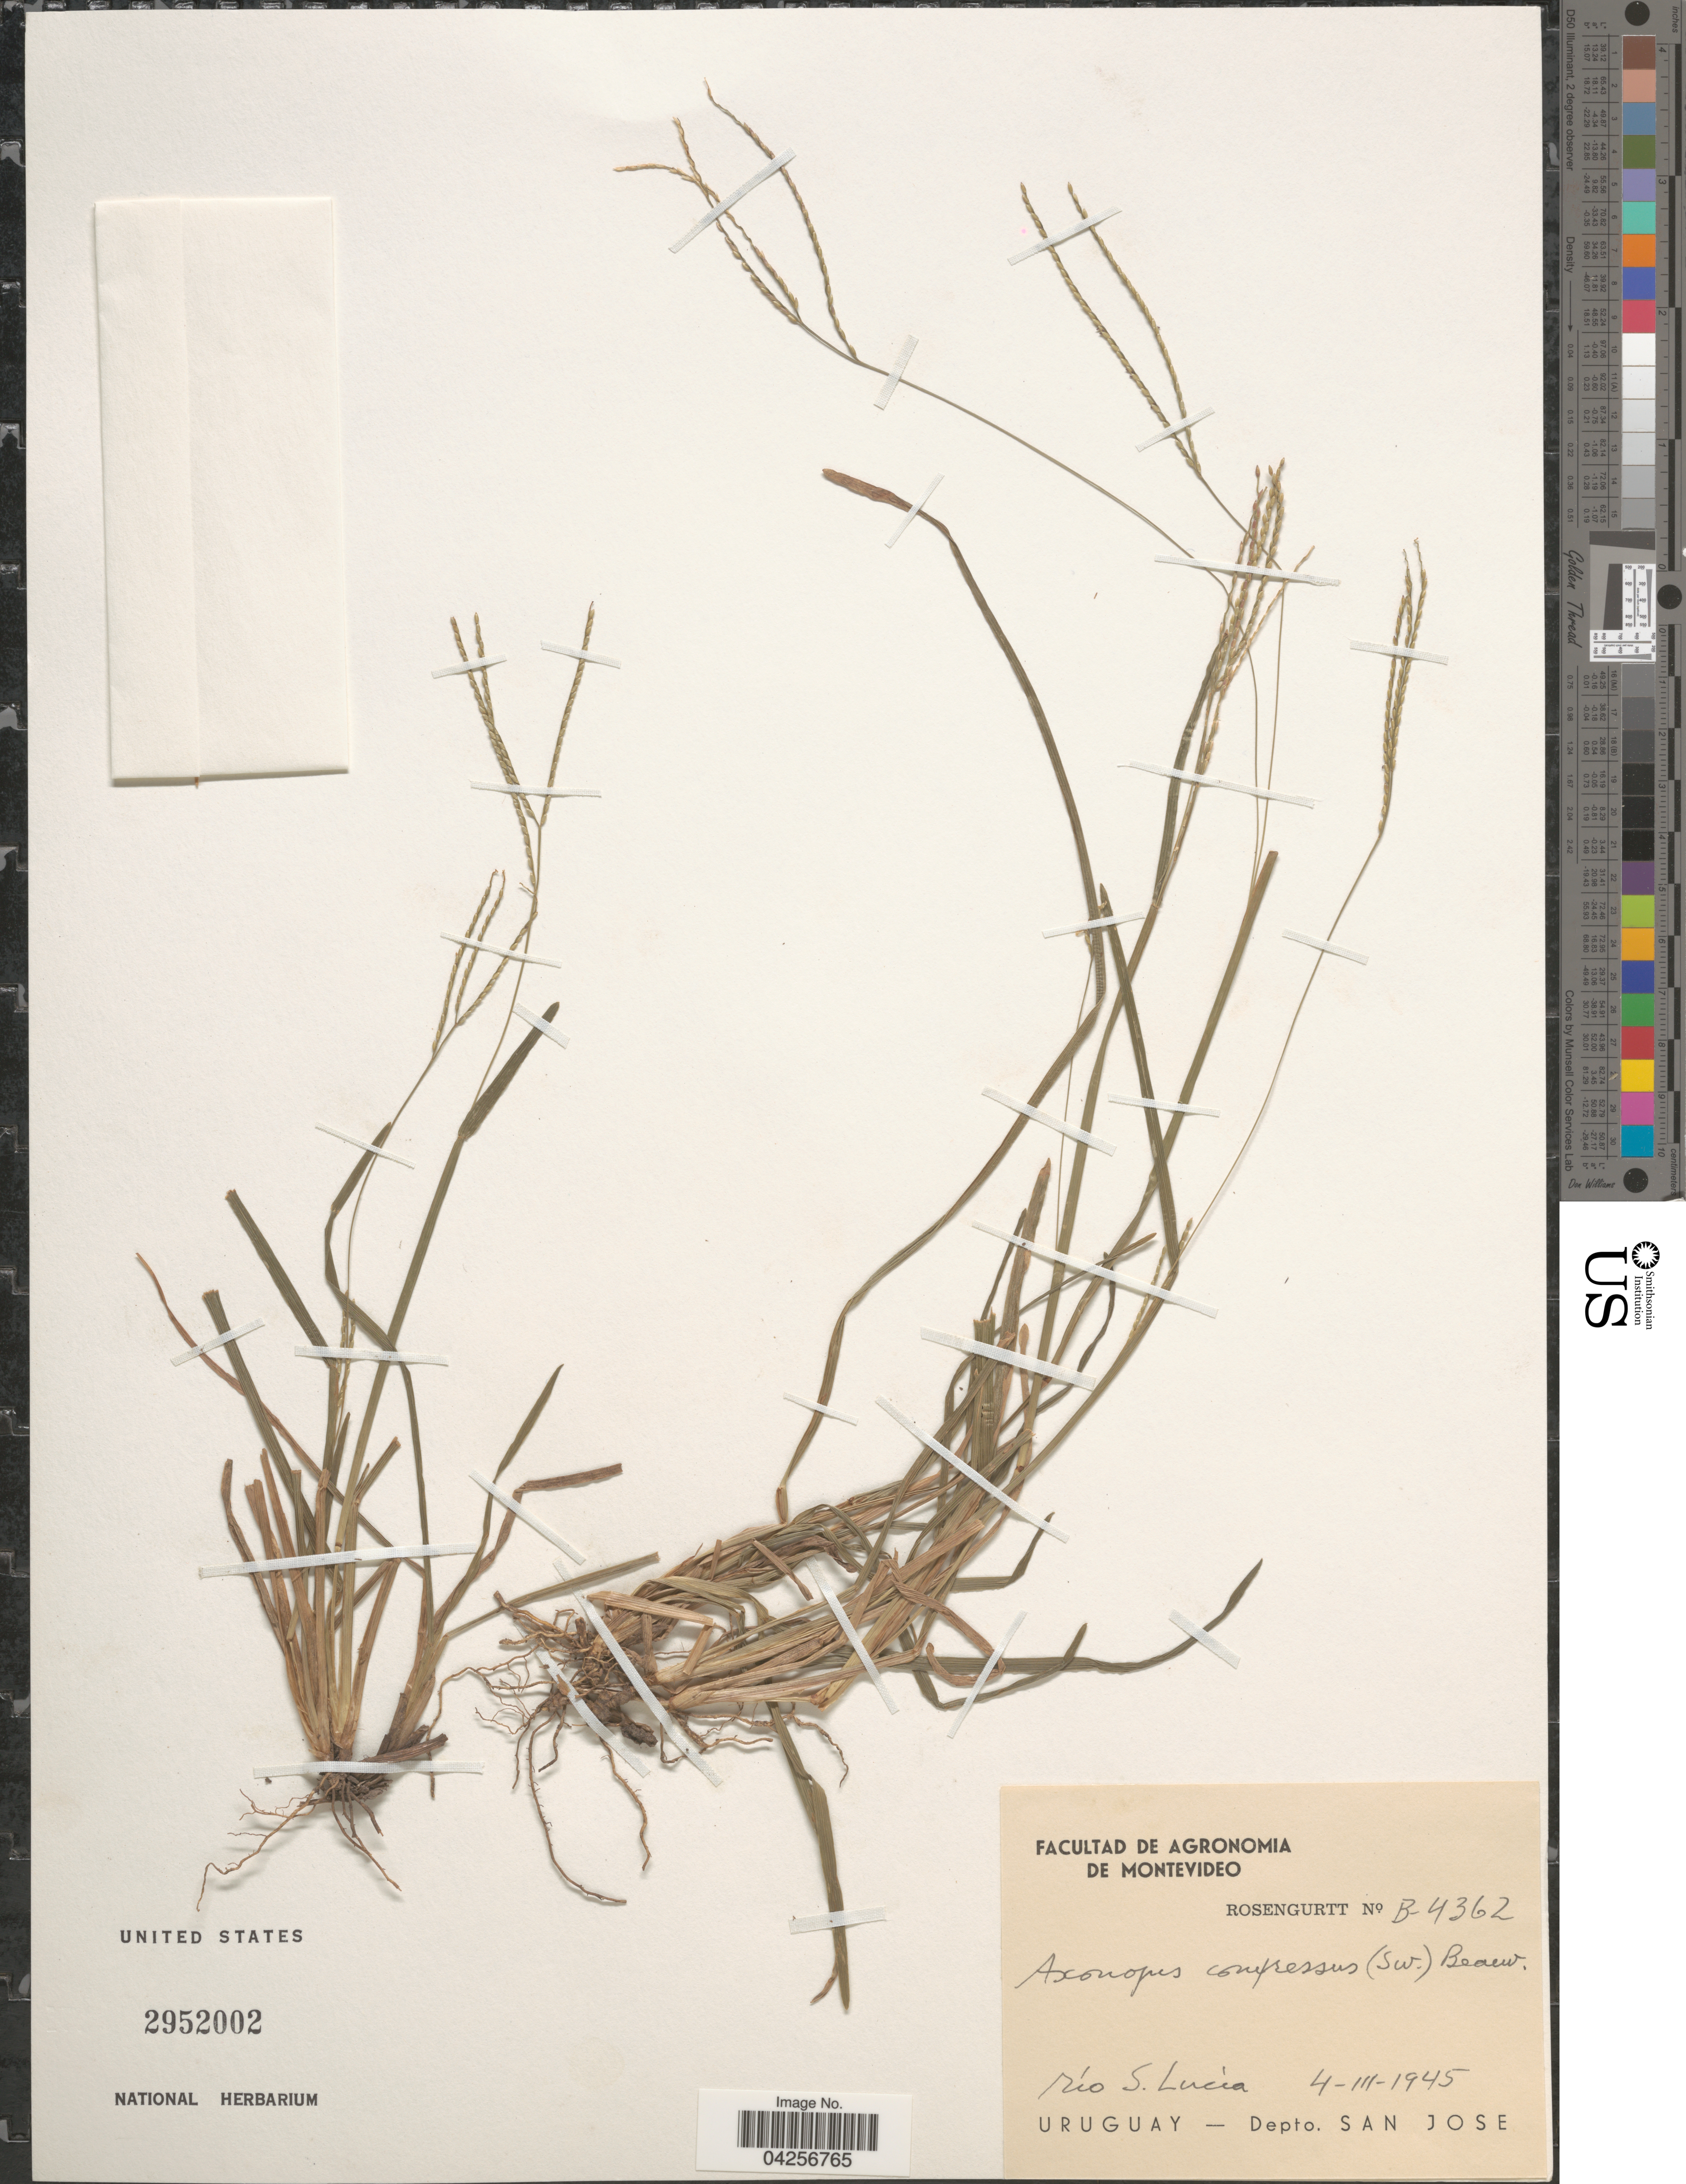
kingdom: Plantae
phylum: Tracheophyta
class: Liliopsida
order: Poales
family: Poaceae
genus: Axonopus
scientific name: Axonopus compressus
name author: (Sw.) P. Beauv.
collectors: Rosengurtt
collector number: B-4362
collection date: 1945-03-04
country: Uruguay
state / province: San Jose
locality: Río S. Lucía. Depto. San Jose.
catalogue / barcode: US 2952002